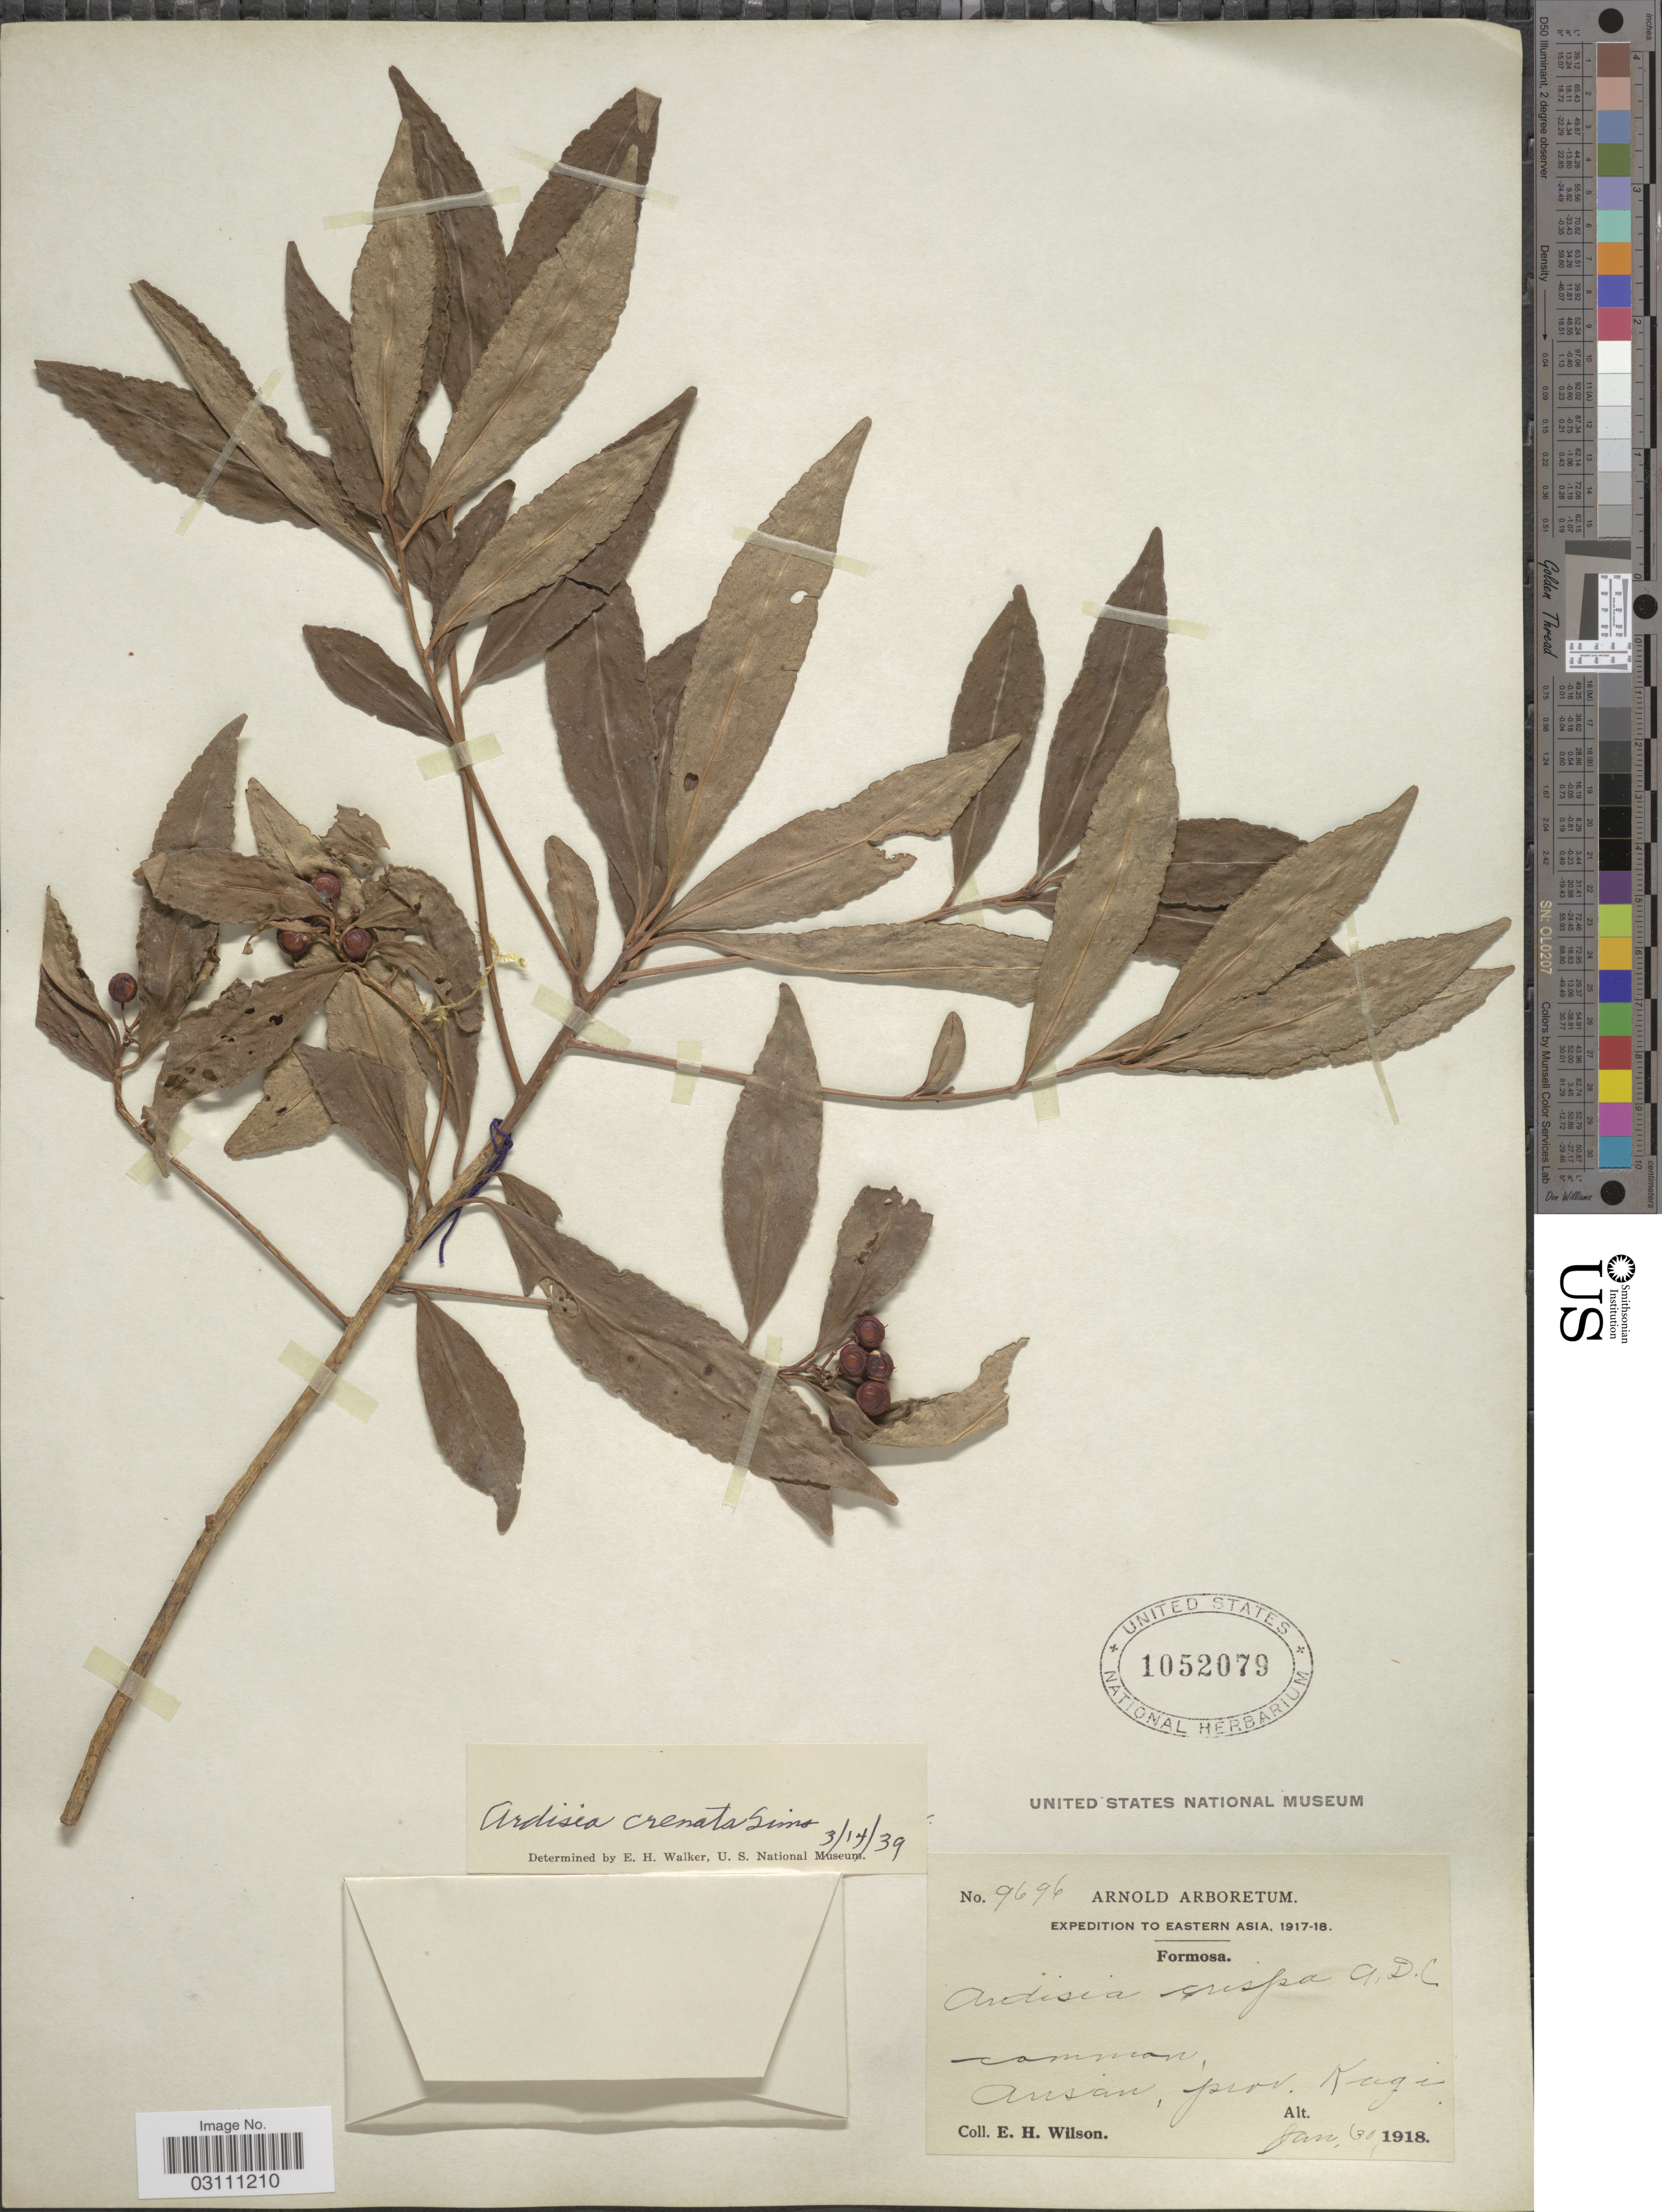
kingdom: Plantae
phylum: Tracheophyta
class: Magnoliopsida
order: Ericales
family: Primulaceae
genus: Ardisia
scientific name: Ardisia crenata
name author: Sims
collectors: E. Wilson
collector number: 9696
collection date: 1918-01-30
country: Taiwan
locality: Eastern Asia. Formosa. Arisan, prov. Kagi.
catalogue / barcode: US 1052079